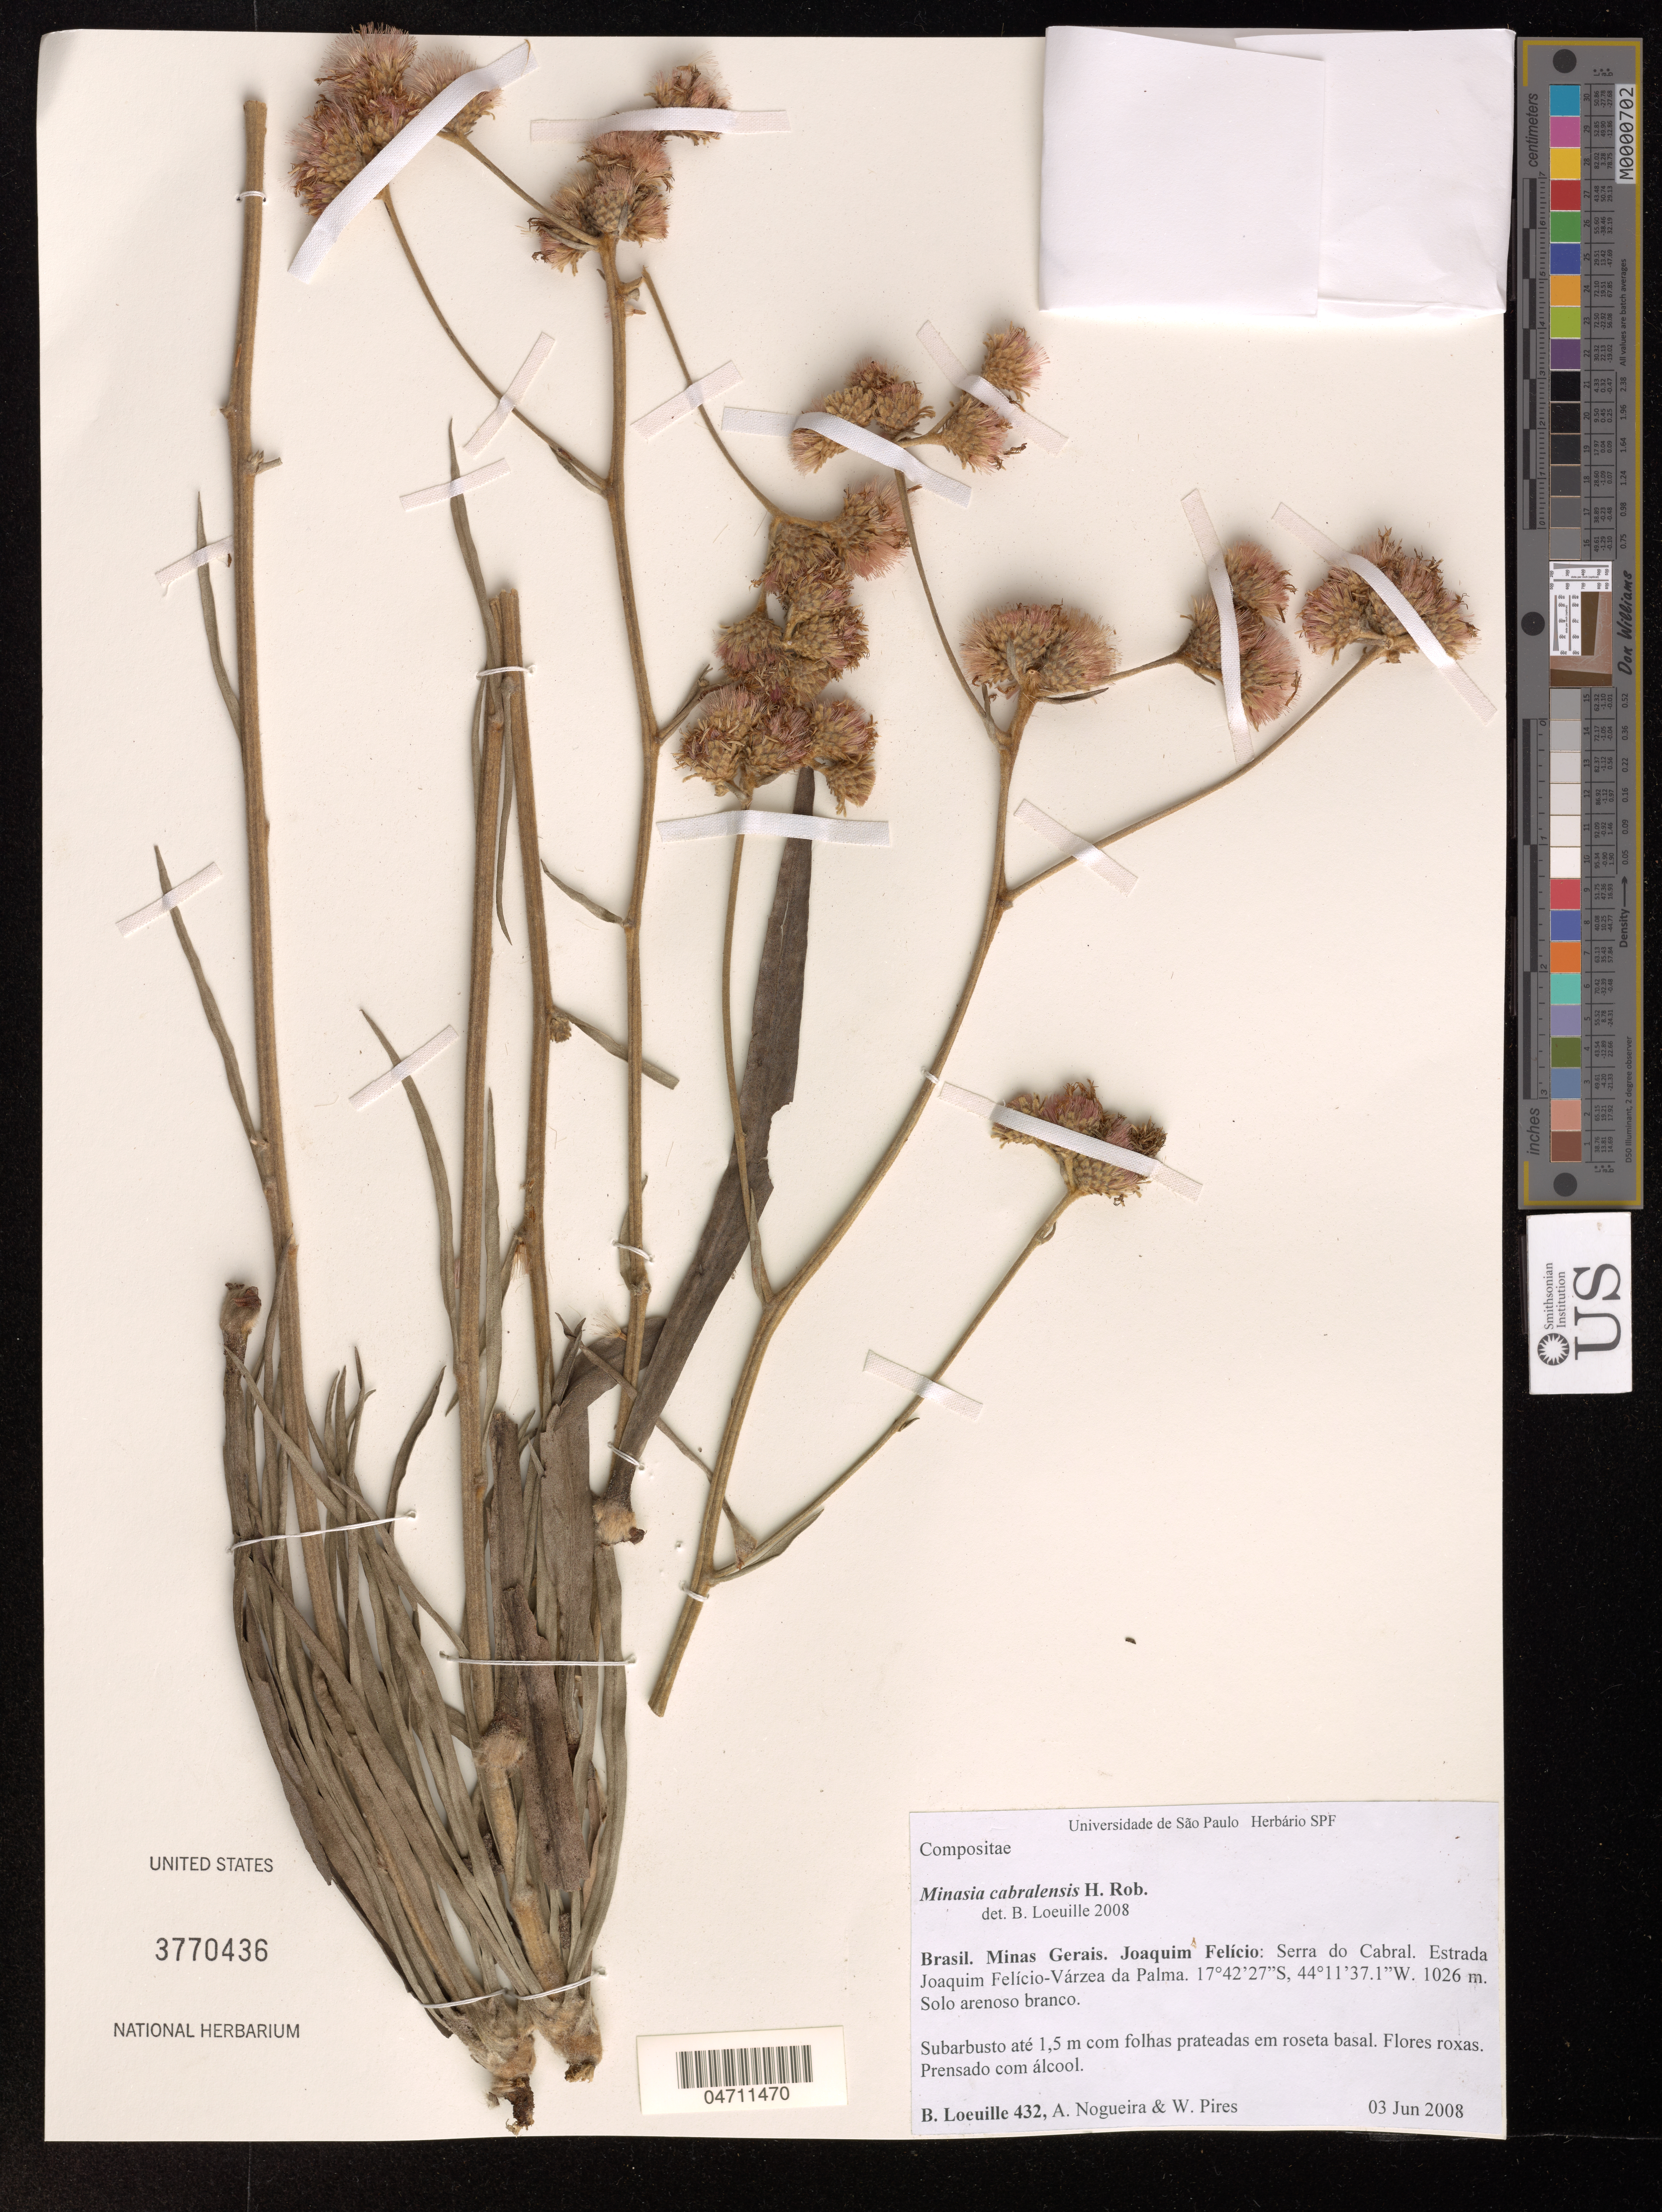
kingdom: Plantae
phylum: Tracheophyta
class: Magnoliopsida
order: Asterales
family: Asteraceae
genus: Minasia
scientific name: Minasia cabralensis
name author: H. Rob.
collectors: B. Loeuille & A. Nogueira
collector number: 432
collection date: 2008-06-03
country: Brazil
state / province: Minas Gerais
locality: Joaquim Felício: Serra do Cabral. Estrada Joaquim Felício - Várzea da Palma.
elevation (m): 1026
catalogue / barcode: US 3770436